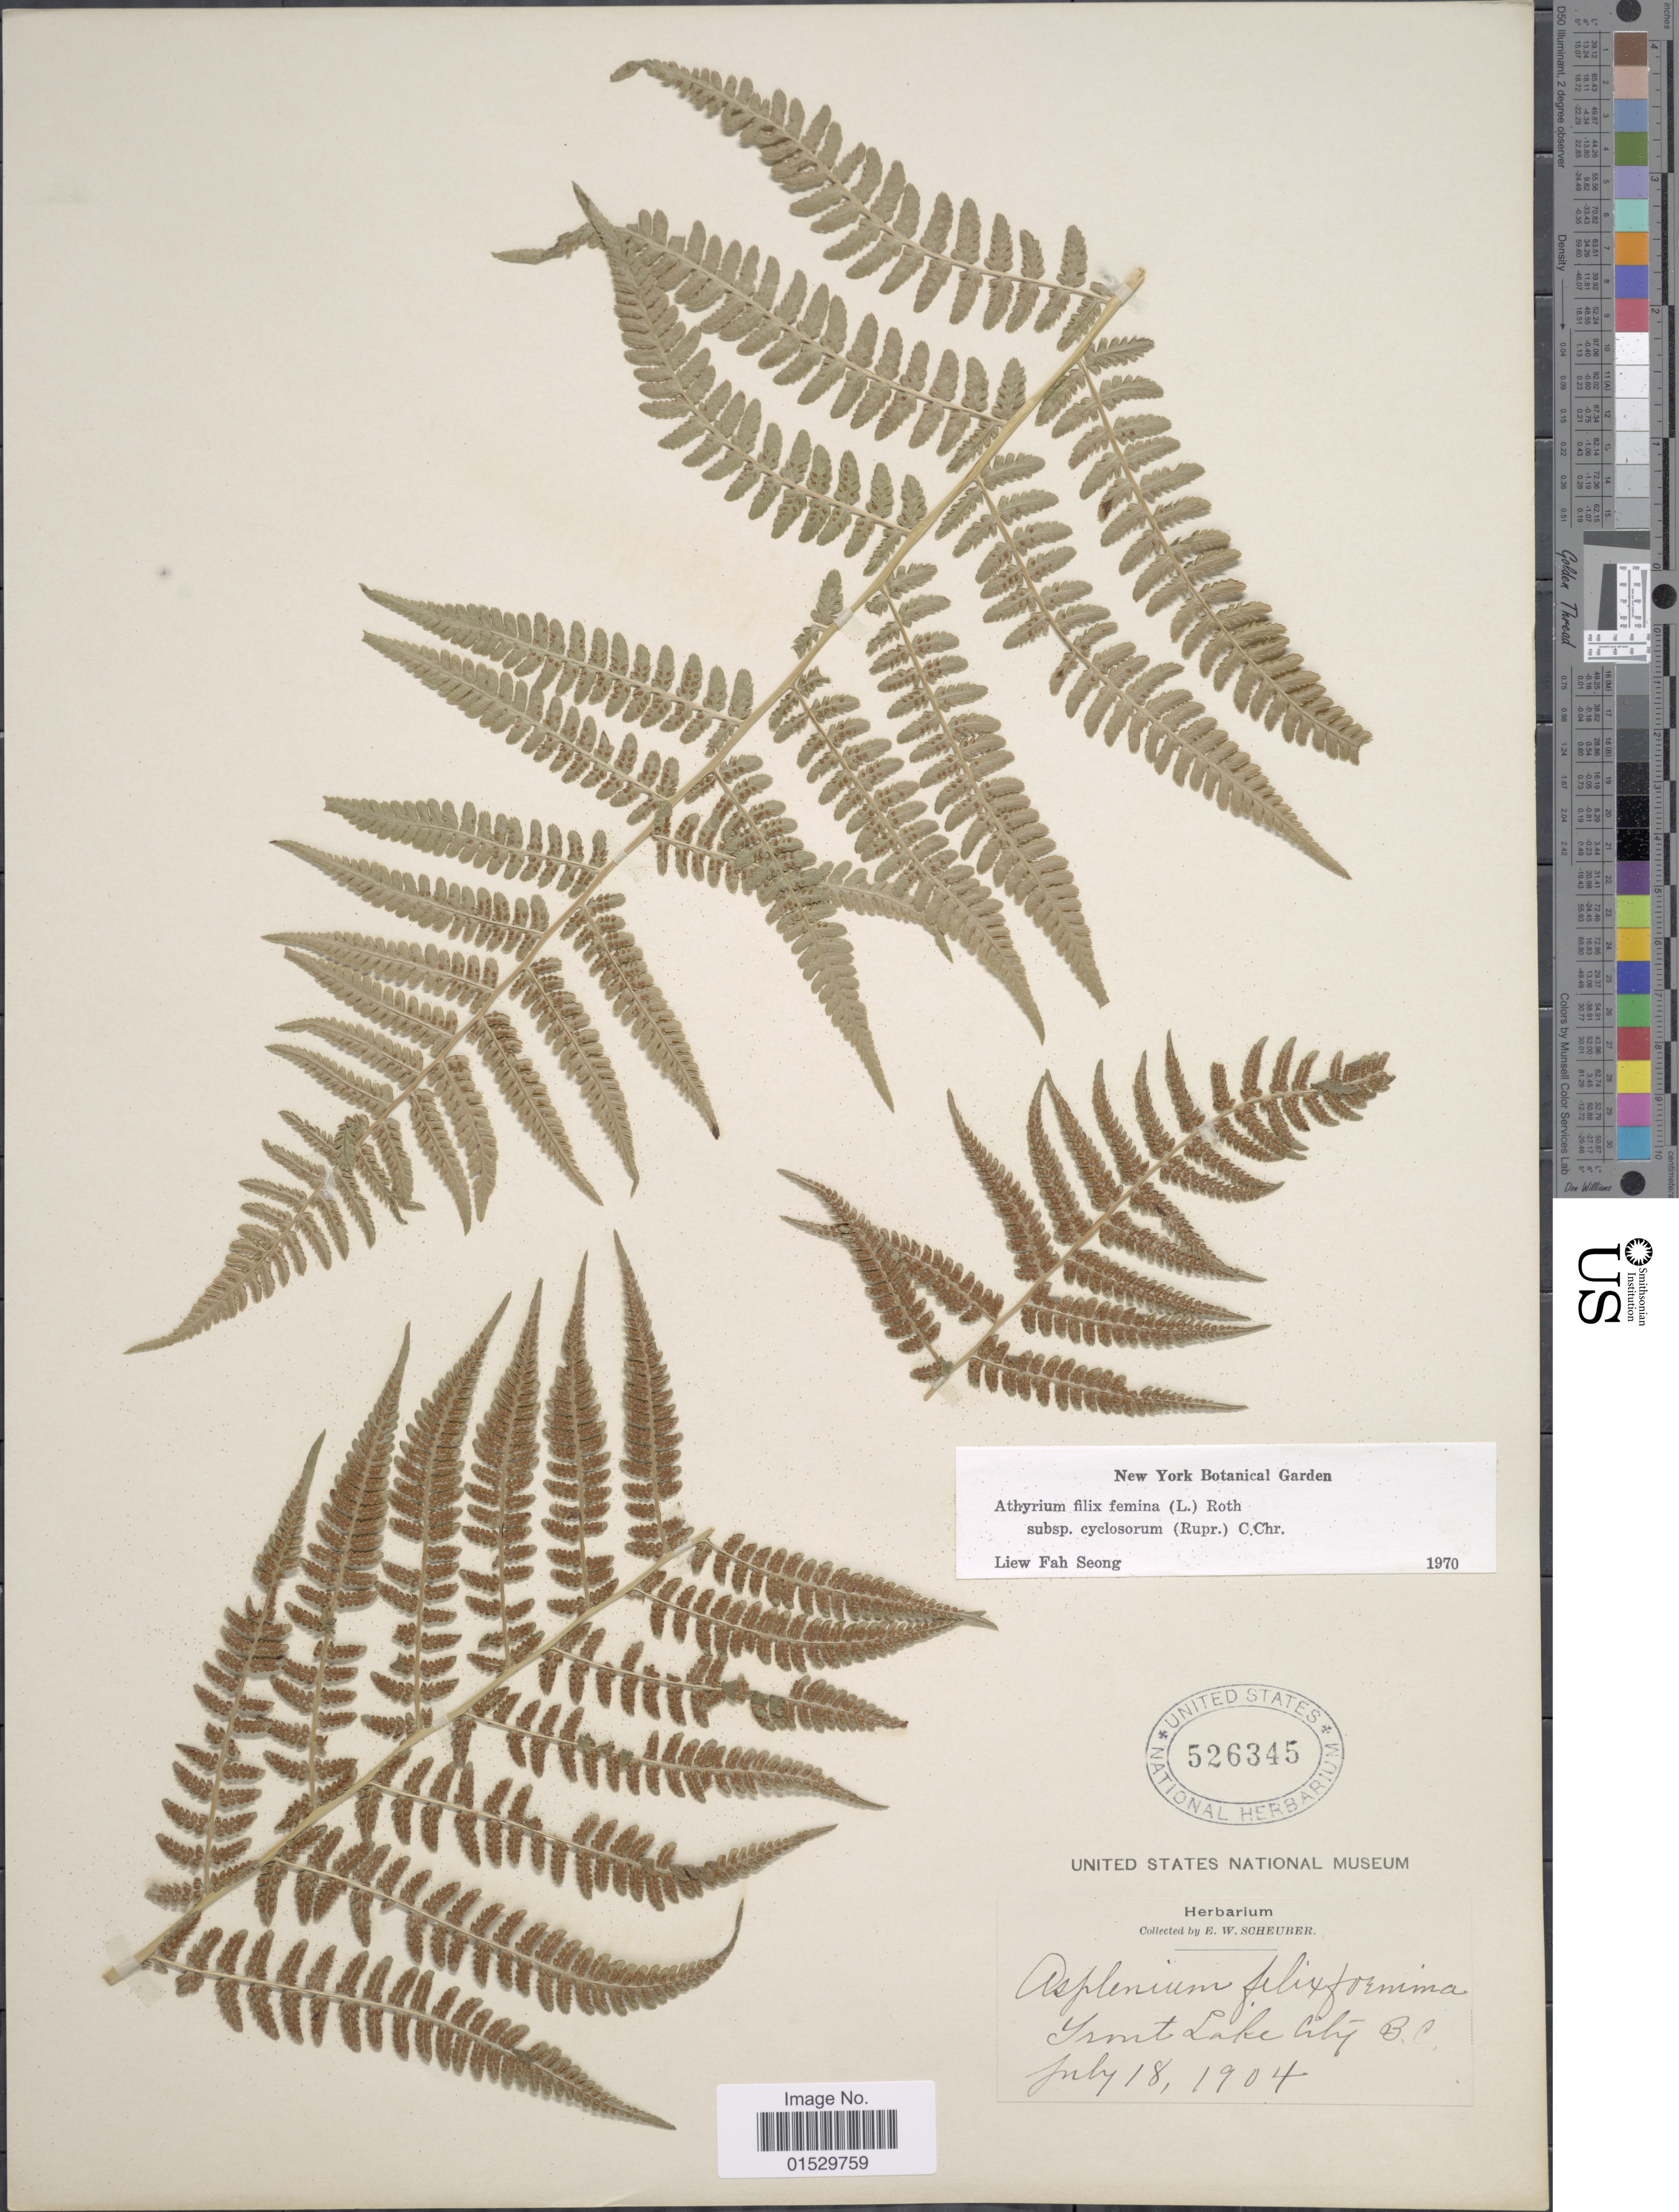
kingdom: Plantae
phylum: Tracheophyta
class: Polypodiopsida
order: Polypodiales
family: Athyriaceae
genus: Athyrium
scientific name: Athyrium filix-femina subsp. cyclosorum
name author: (Rupr.) C. Chr.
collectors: E. Scheuber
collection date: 1904-07-18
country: Canada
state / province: British Columbia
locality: Trout Lake City.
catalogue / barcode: US 526345